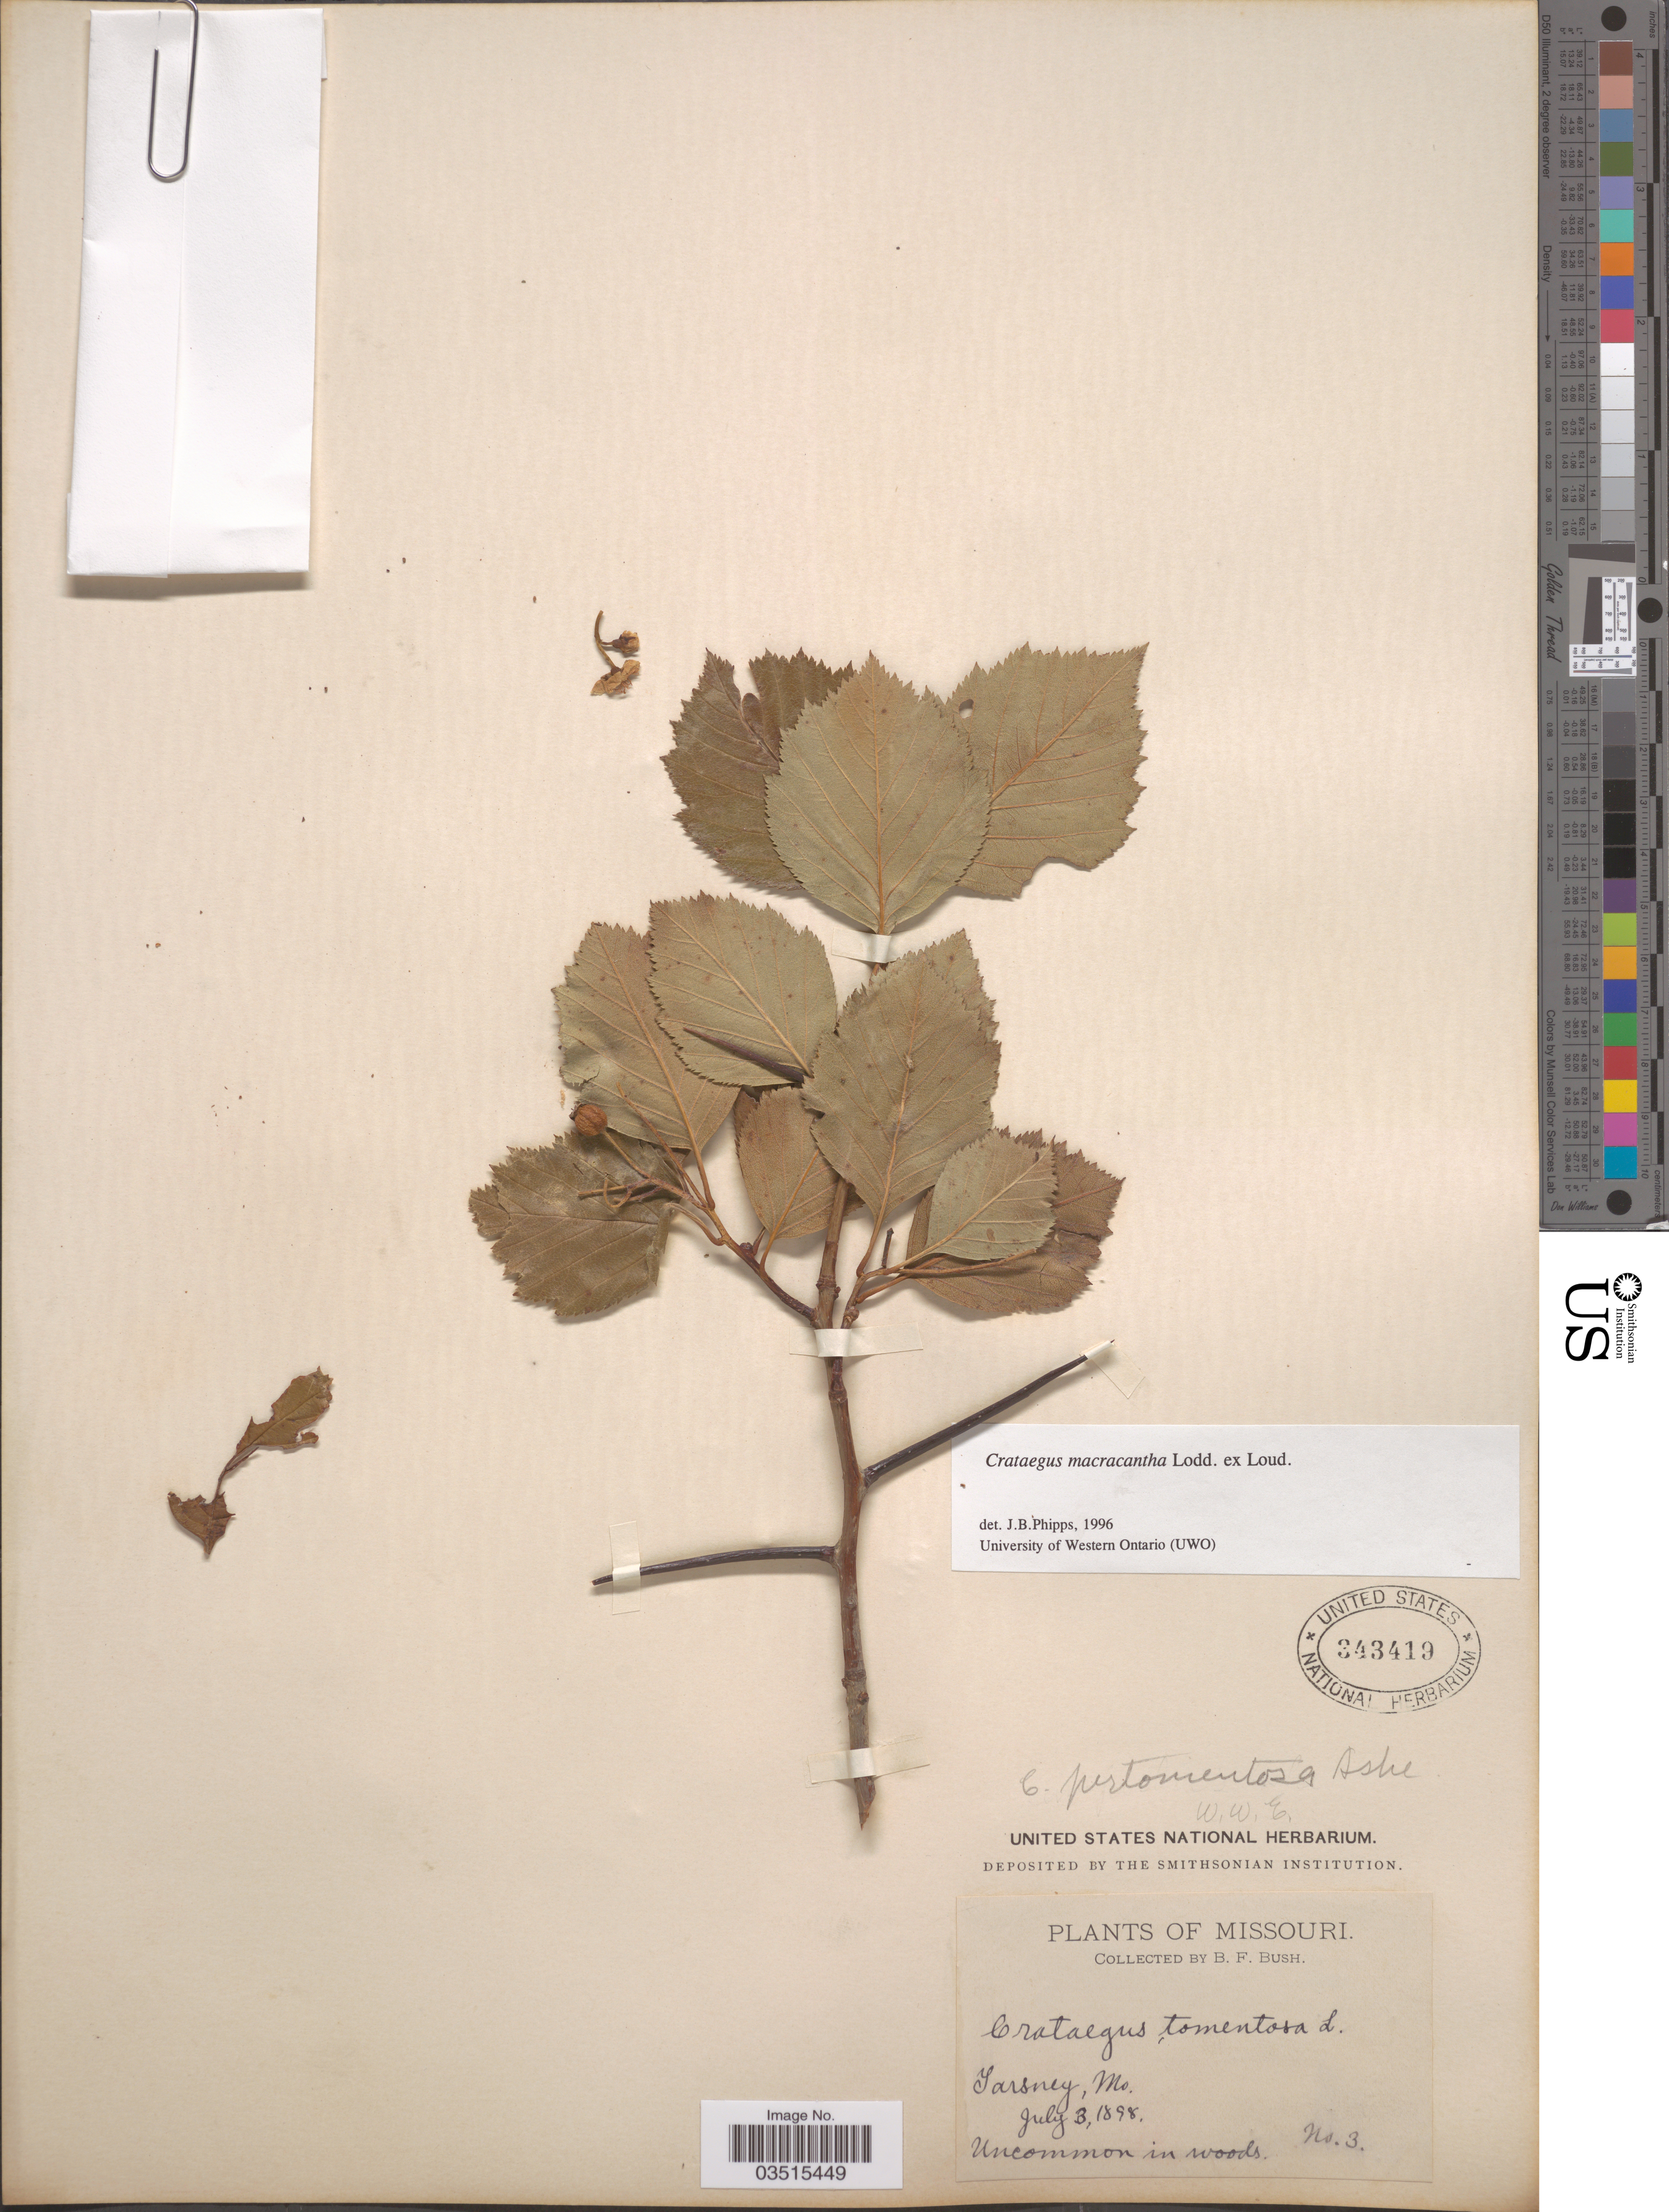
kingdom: Plantae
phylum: Tracheophyta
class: Magnoliopsida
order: Rosales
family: Rosaceae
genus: Crataegus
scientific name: Crataegus macracantha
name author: (Lindl.) Lodd. ex Loudon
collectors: B. F. Bush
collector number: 3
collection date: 1898-07-03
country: United States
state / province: Missouri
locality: Garsney.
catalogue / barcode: US 343419